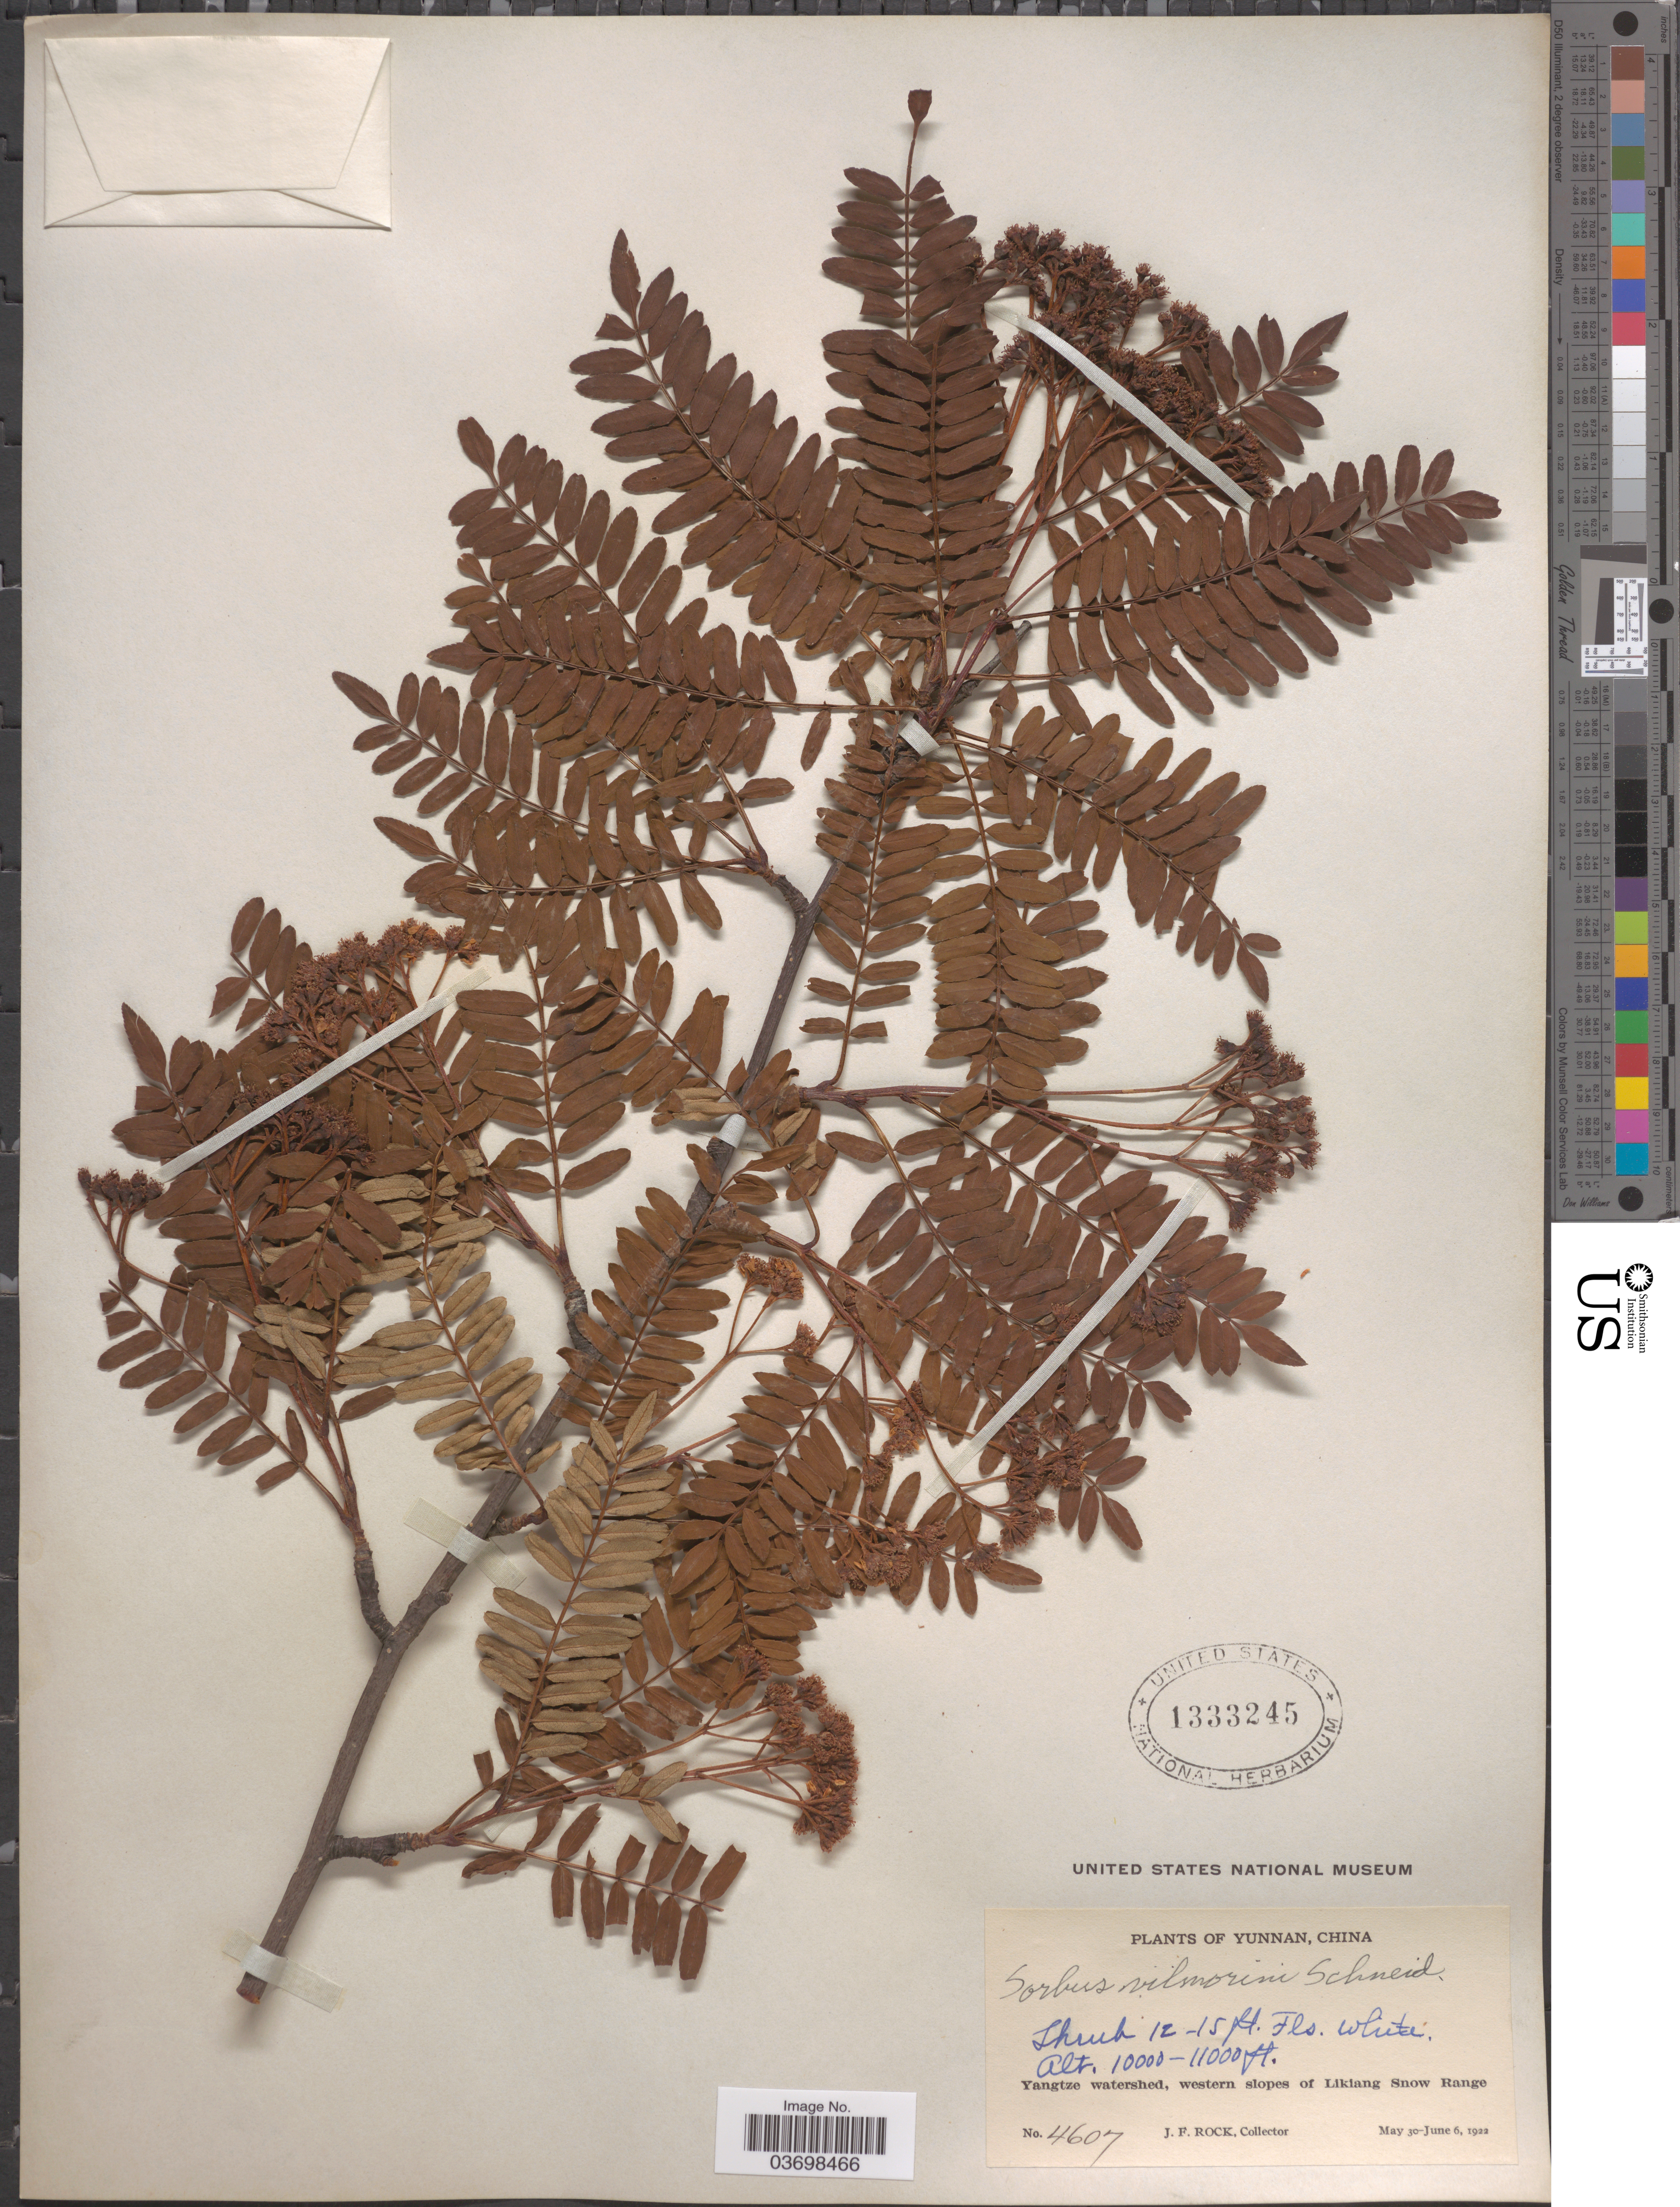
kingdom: Plantae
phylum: Tracheophyta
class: Magnoliopsida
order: Rosales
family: Rosaceae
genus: Sorbus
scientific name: Sorbus vilmorini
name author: C.K. Schneid.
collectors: J. Rock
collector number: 4607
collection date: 1922-05-30/1922-06-06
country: China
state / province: Yunnan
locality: Yangtze watershed, western slopes of Likiang Snow Range.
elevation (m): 3048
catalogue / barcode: US 1333245